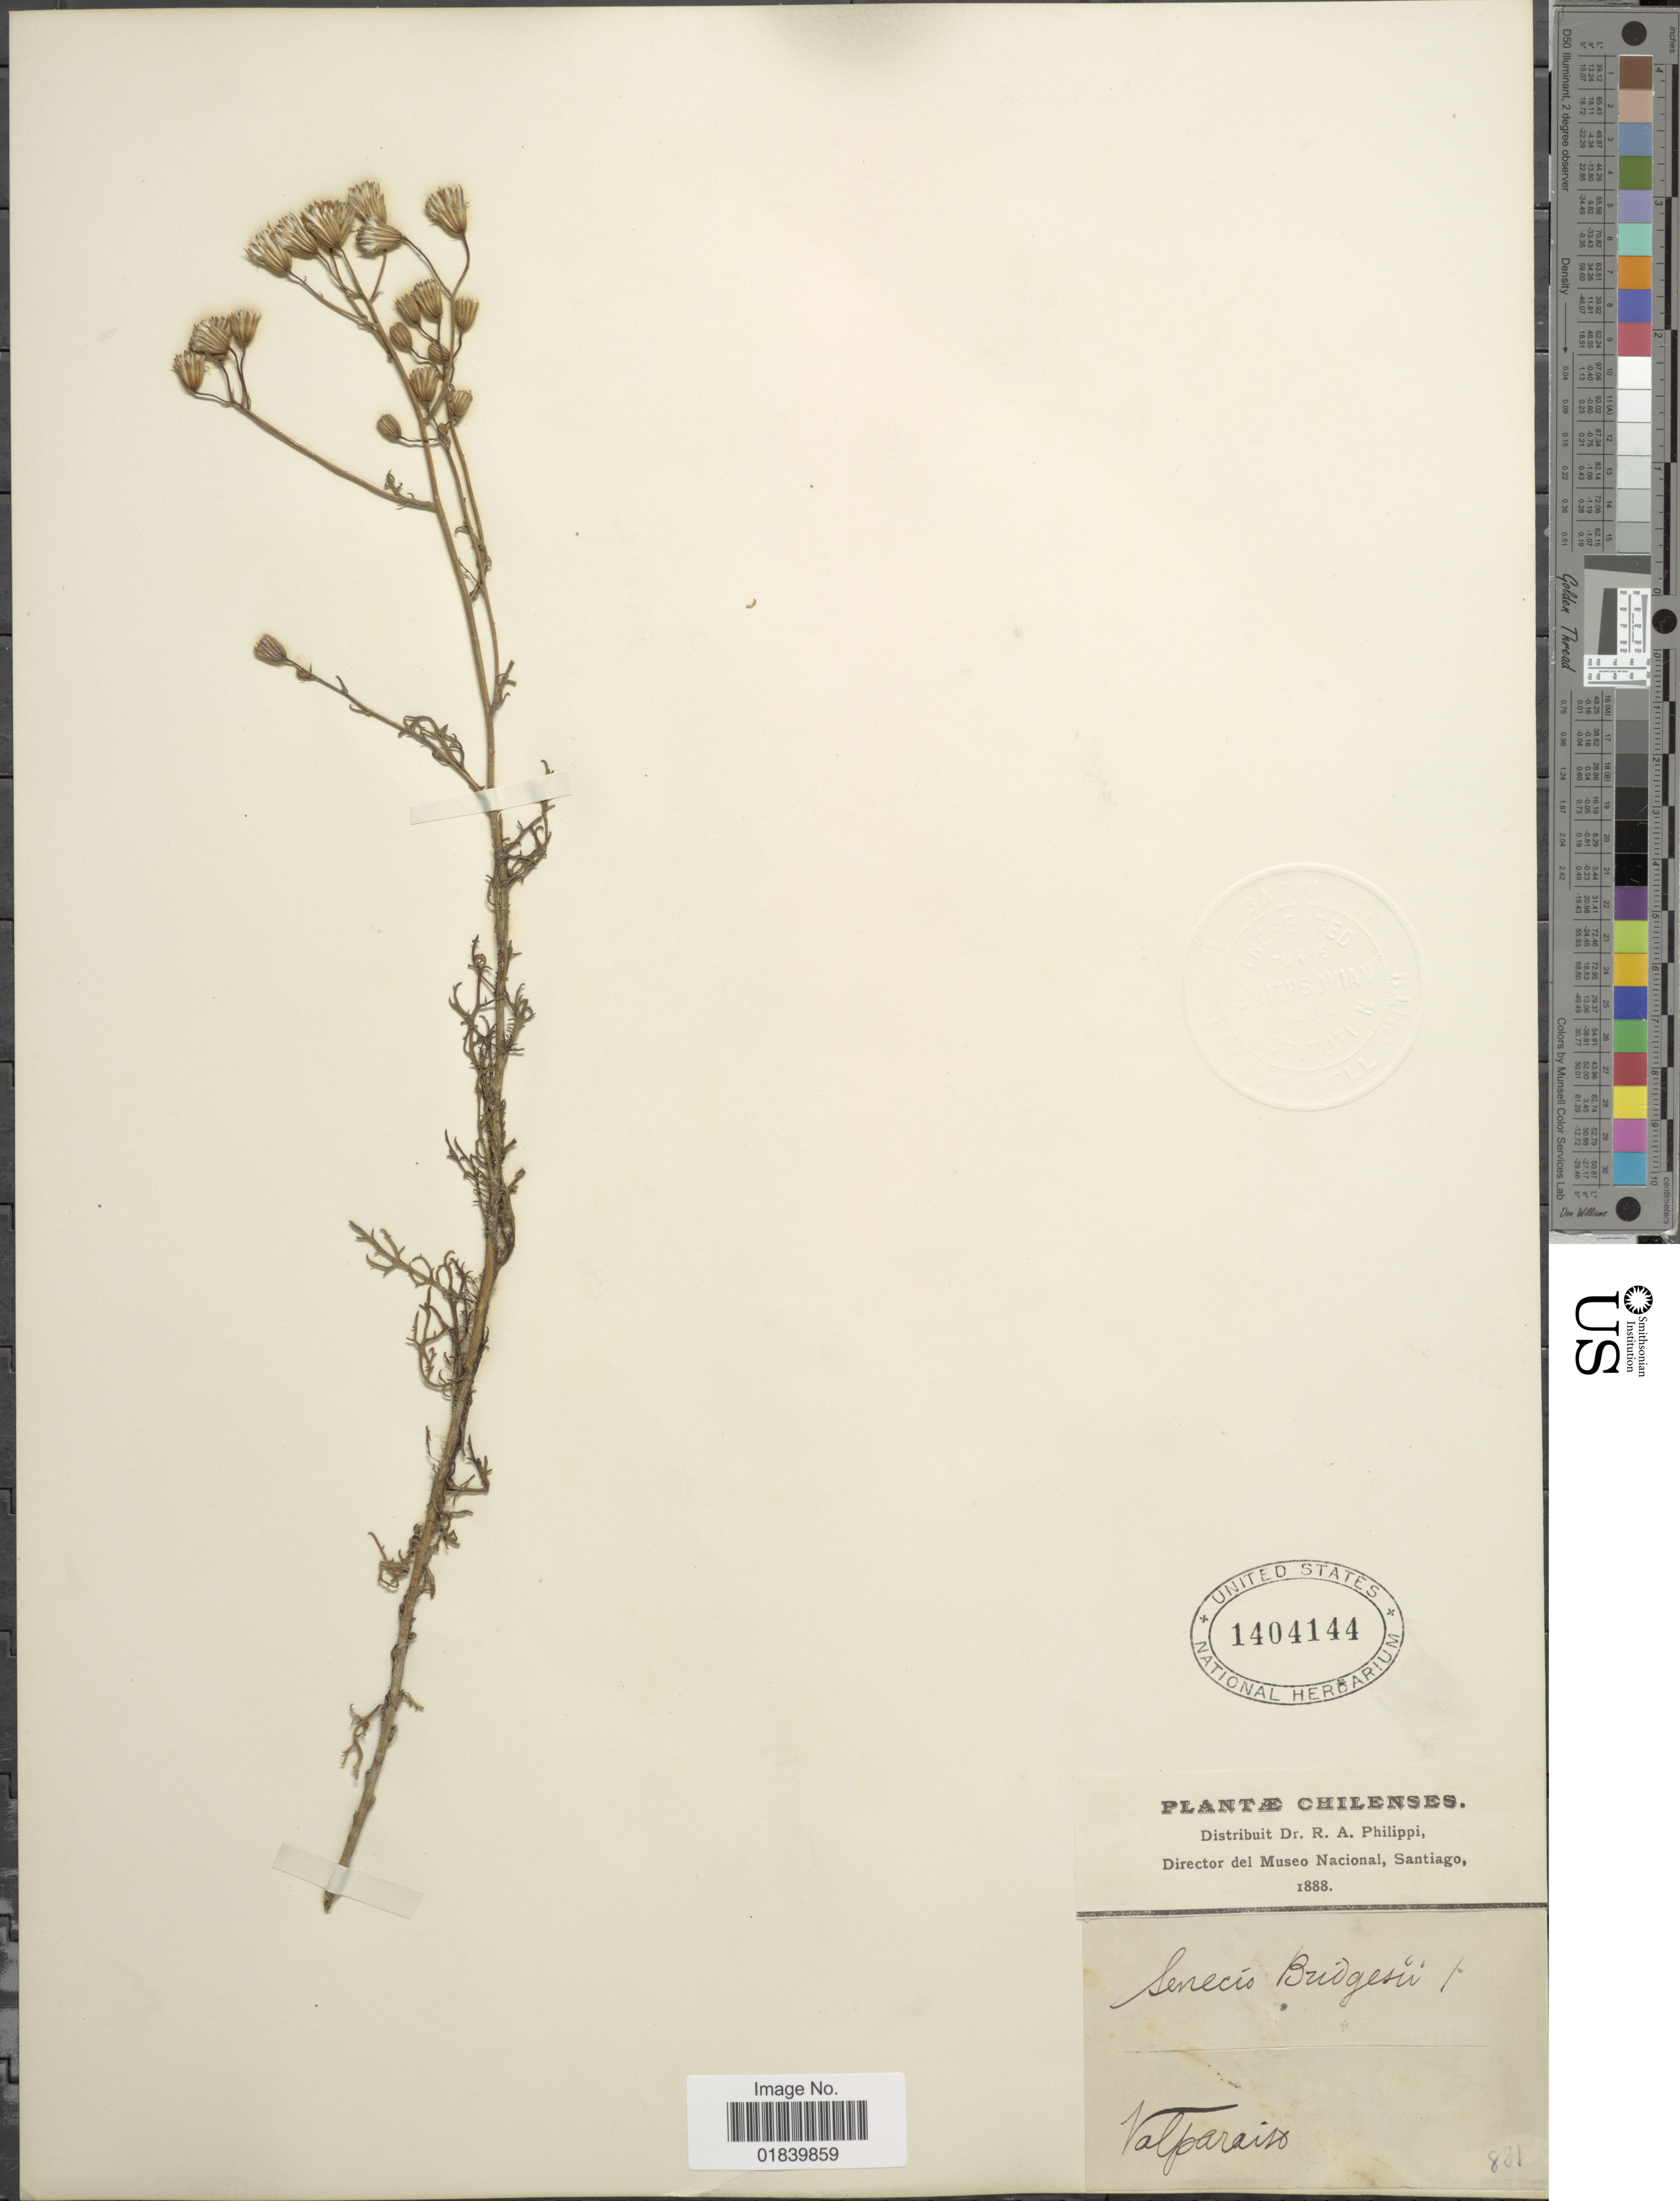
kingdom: Plantae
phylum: Tracheophyta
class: Magnoliopsida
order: Asterales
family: Asteraceae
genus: Senecio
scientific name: Senecio bridgesii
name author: Hook. & Arn.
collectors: R. A. Philippi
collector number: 881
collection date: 1888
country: Chile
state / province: Valparaíso (V)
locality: Valparaiso.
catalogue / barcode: US 1404144